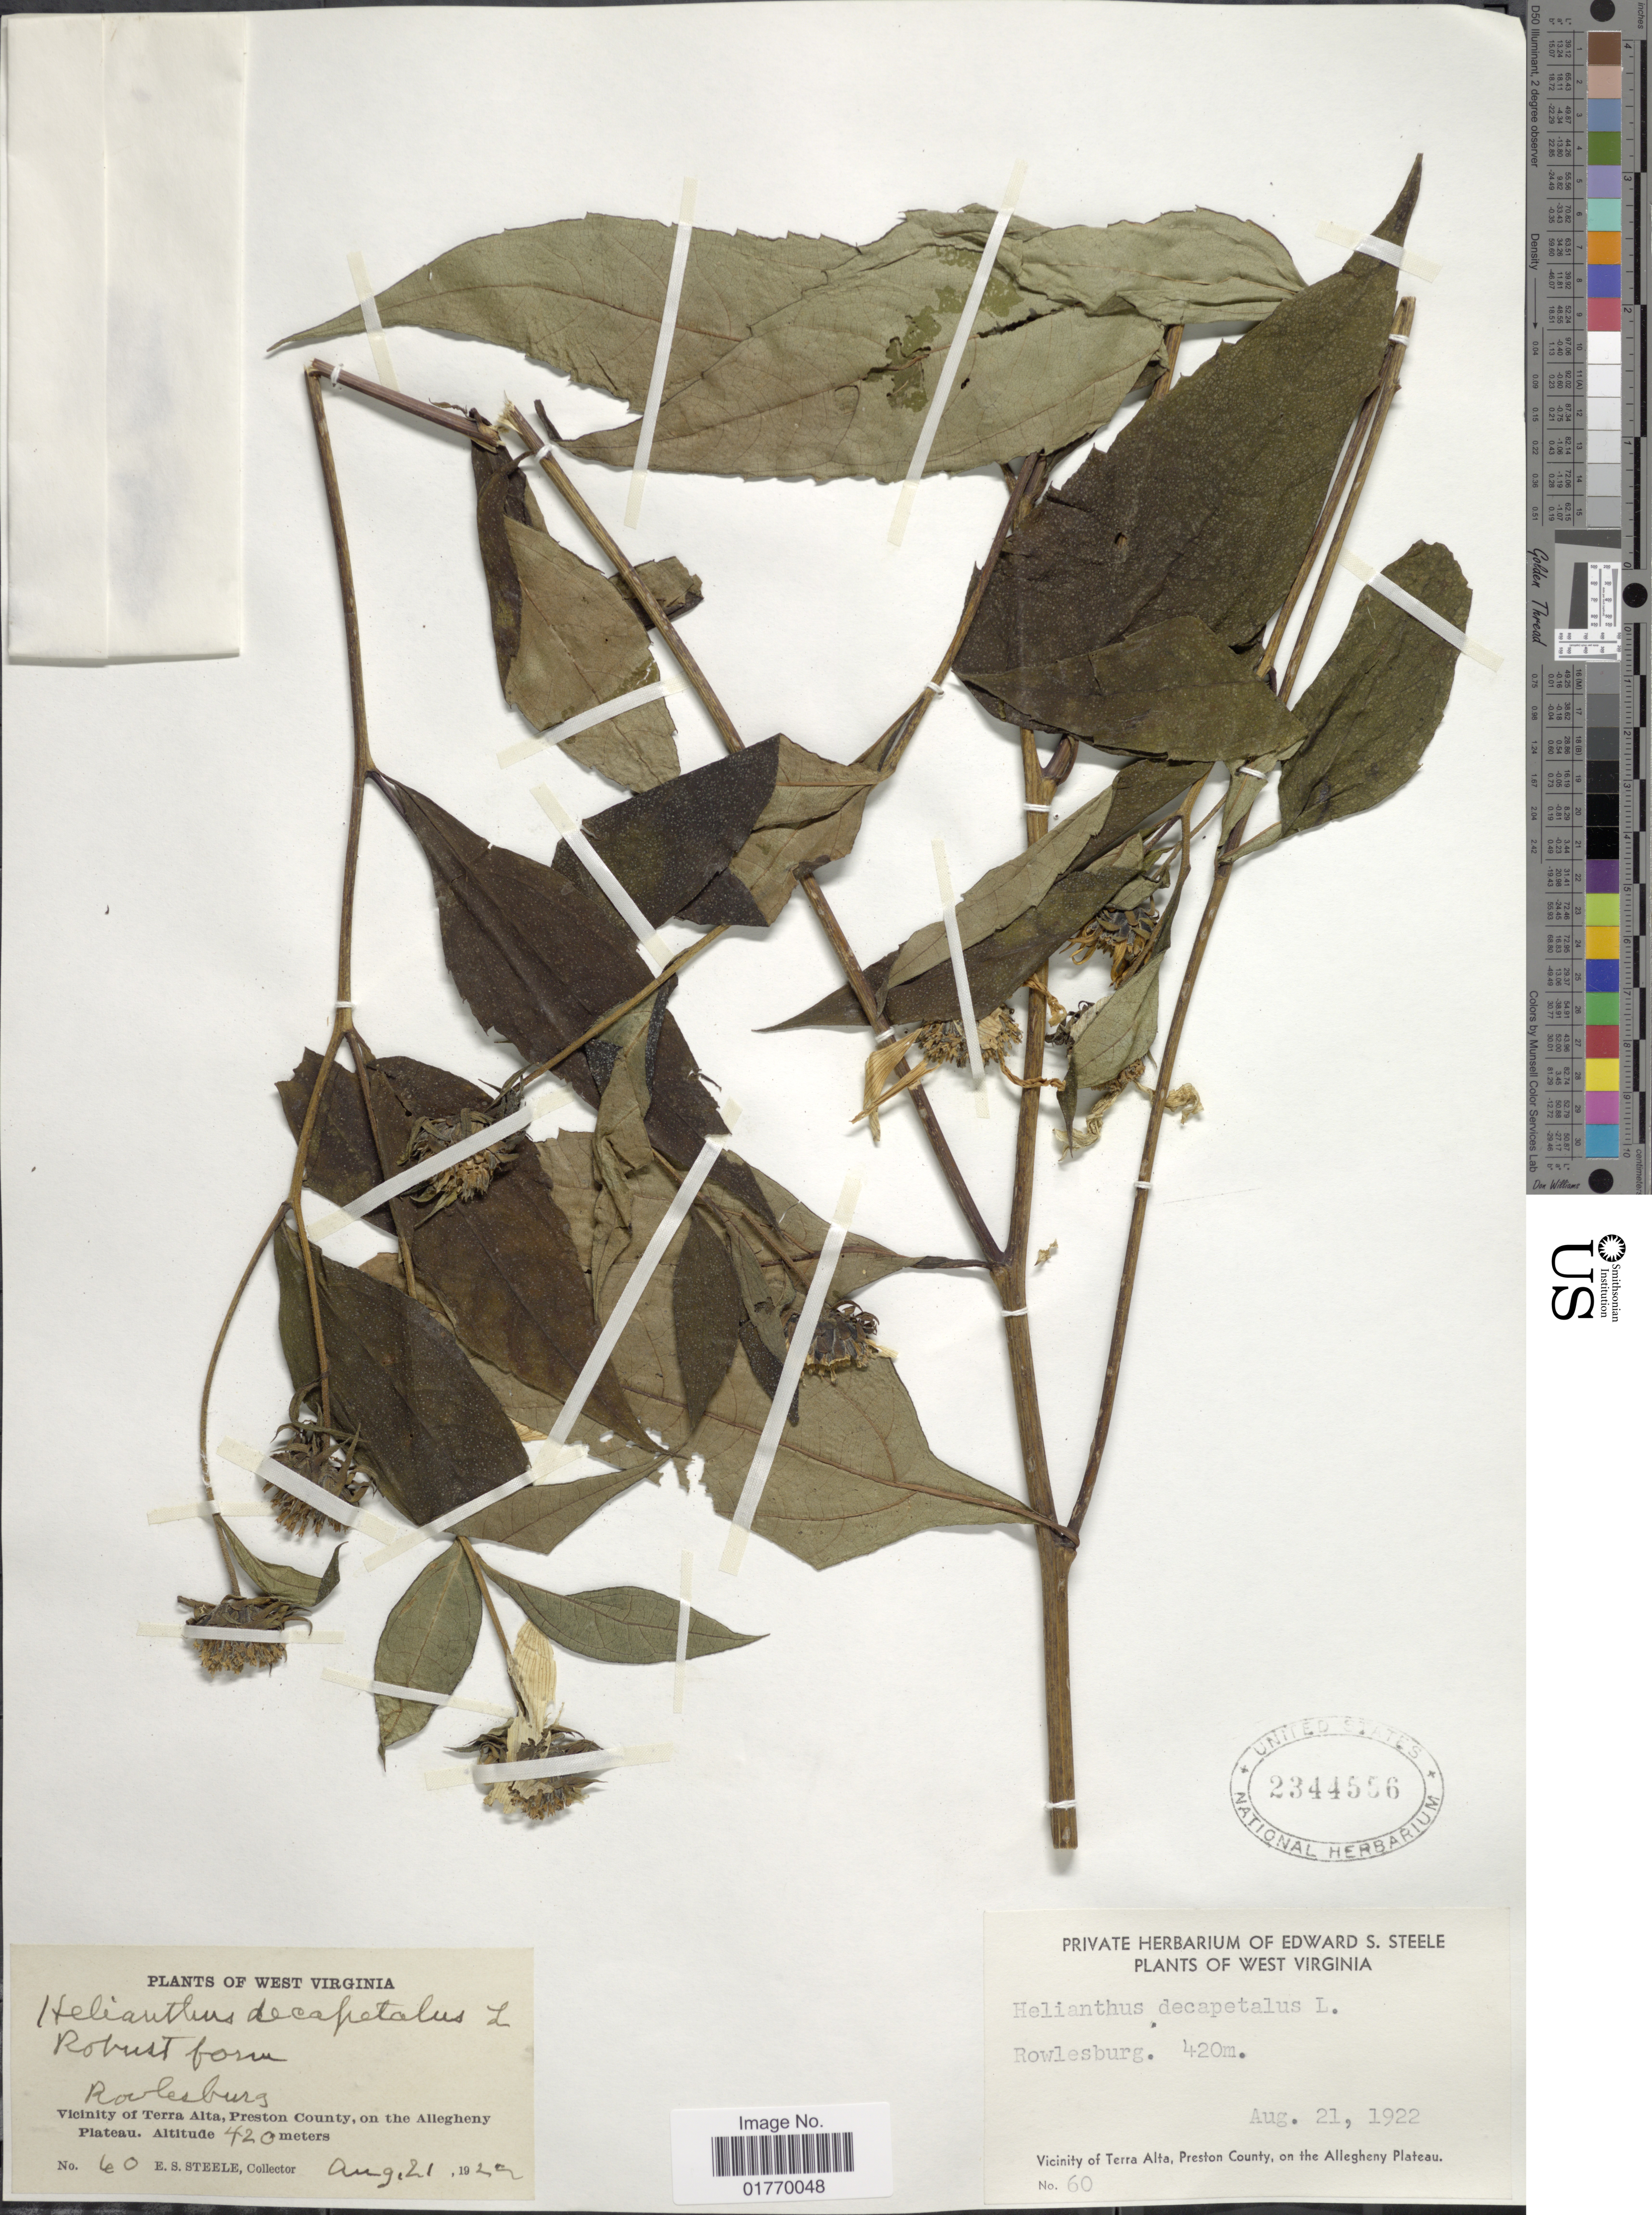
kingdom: Plantae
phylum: Tracheophyta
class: Magnoliopsida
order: Asterales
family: Asteraceae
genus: Helianthus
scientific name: Helianthus decapetalus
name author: L.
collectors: E. Steele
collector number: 60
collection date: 1922-08-21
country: United States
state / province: West Virginia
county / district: Preston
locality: Rowlesburg, Vicinity of Terra Alta, Preston County, on the Allegheny Plateau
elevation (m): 420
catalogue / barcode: US 2344556